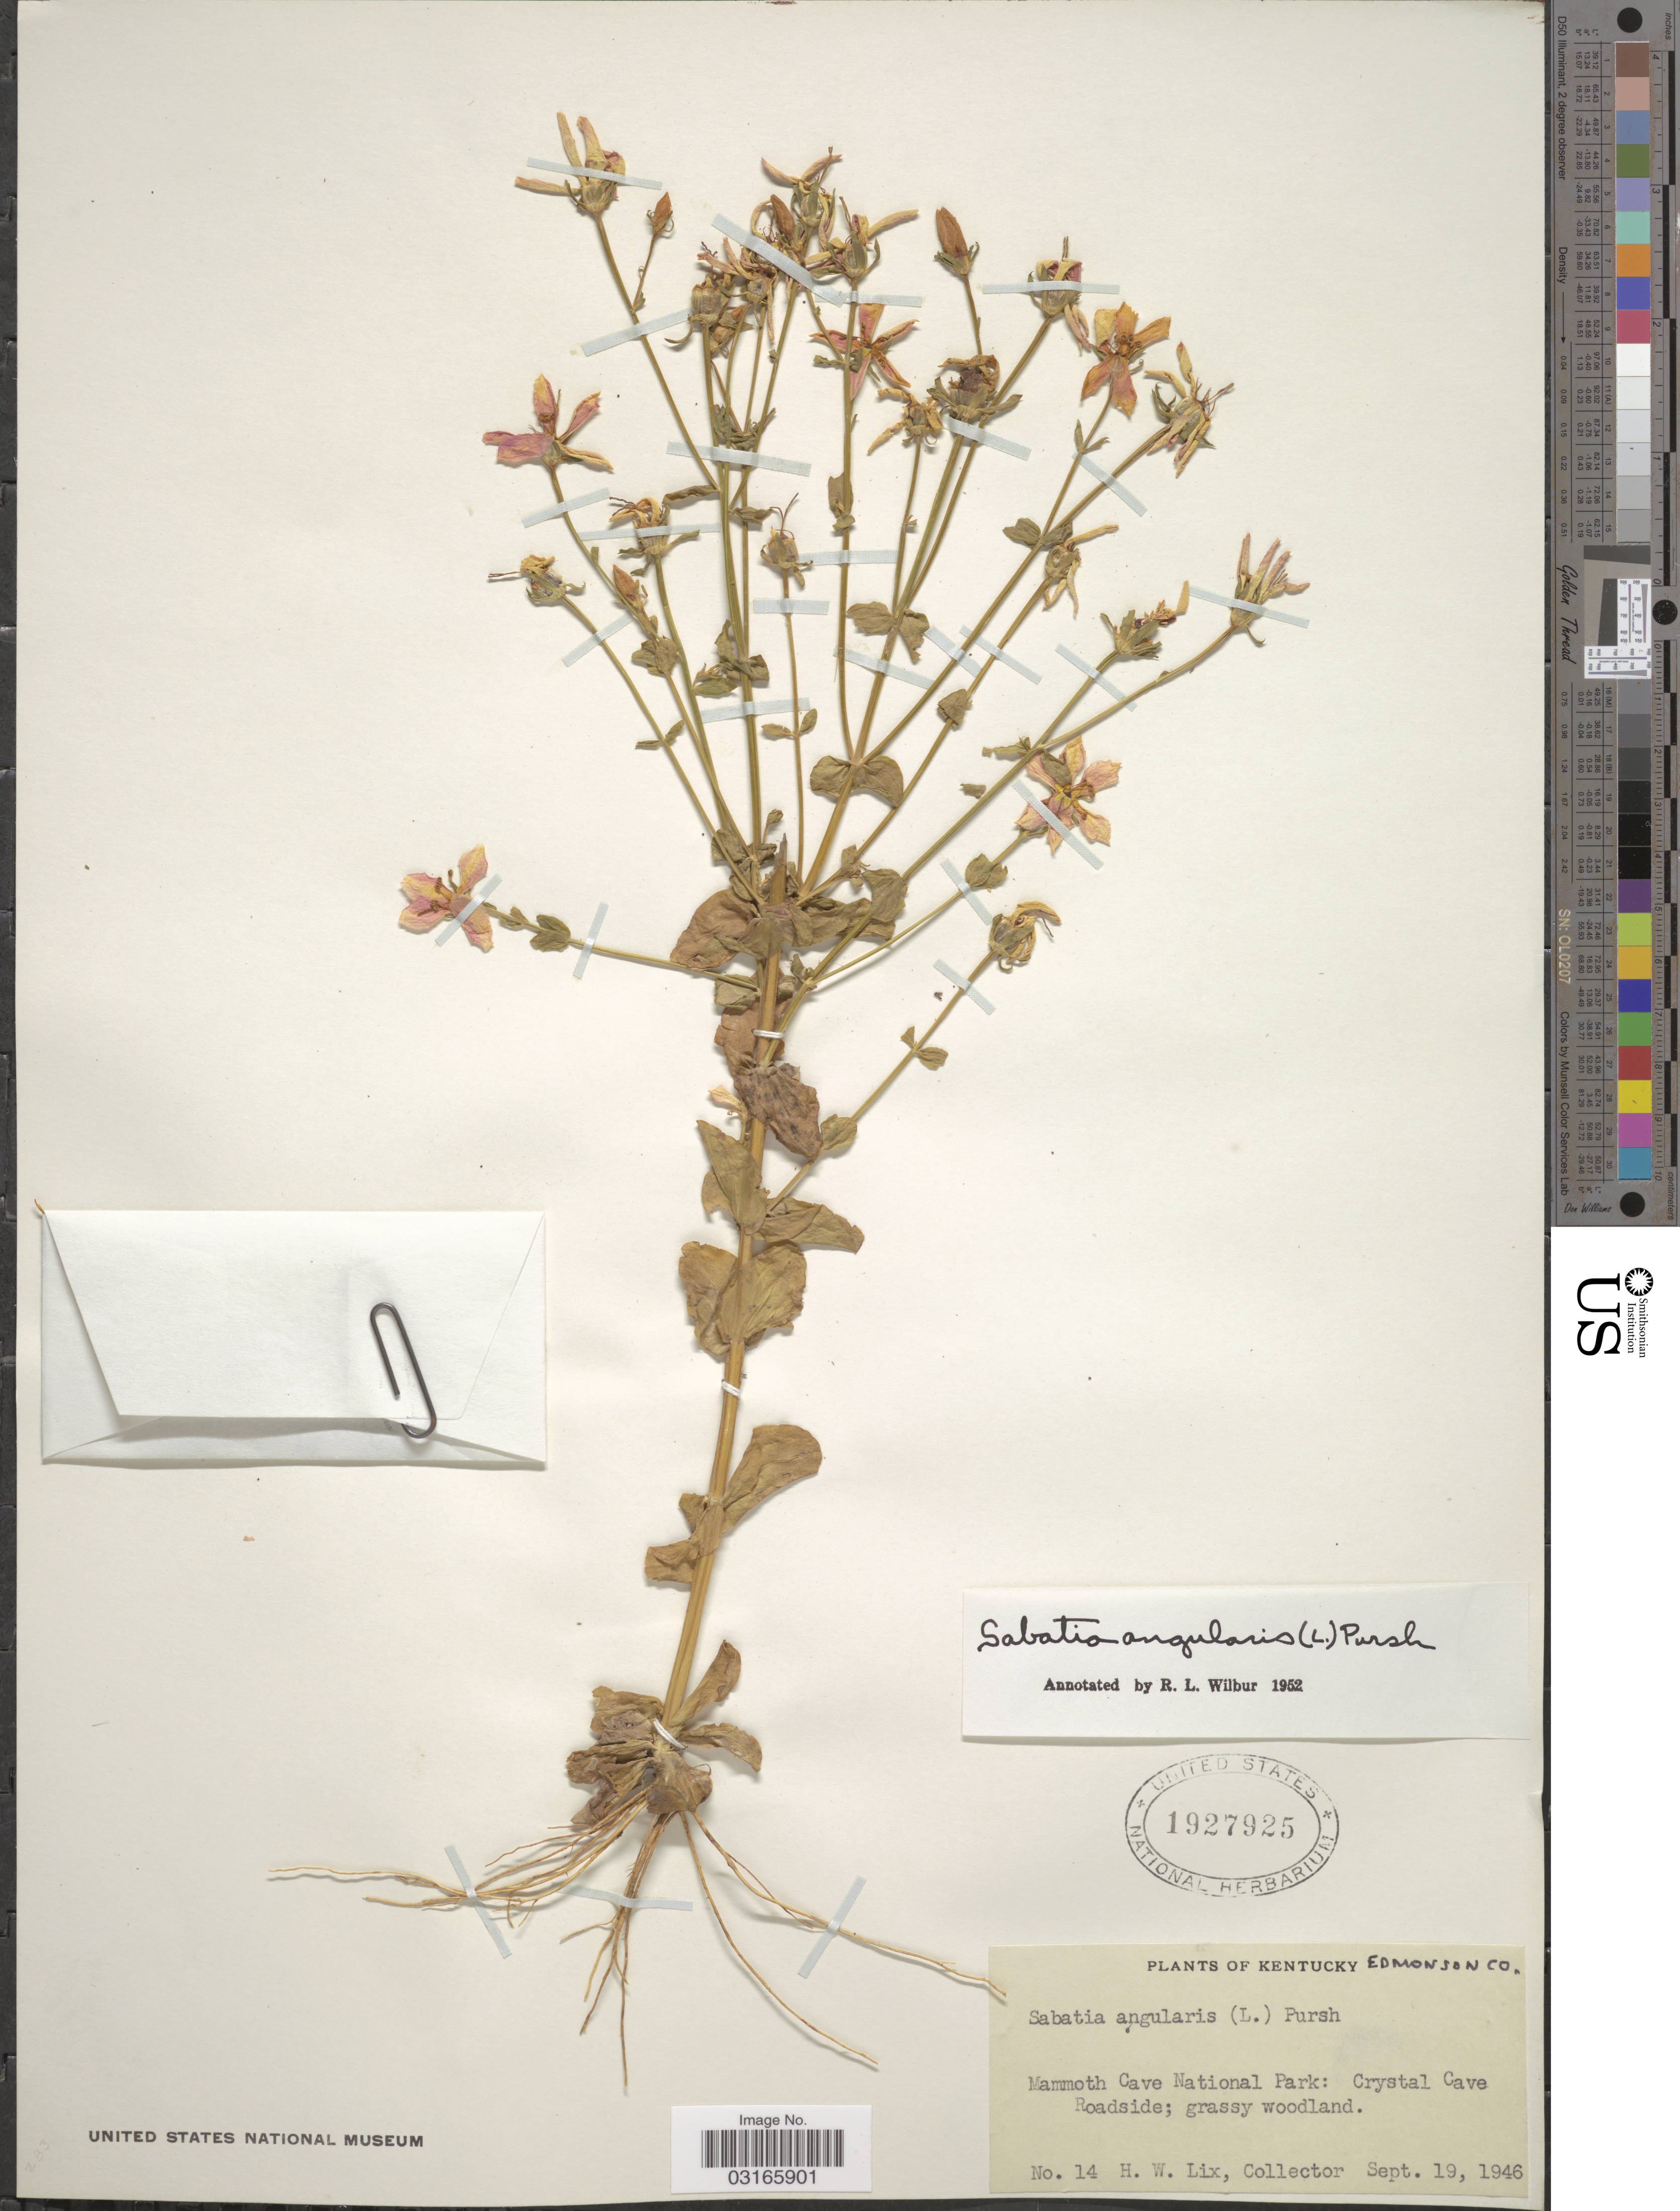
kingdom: Plantae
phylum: Tracheophyta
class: Magnoliopsida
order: Gentianales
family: Gentianaceae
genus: Sabatia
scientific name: Sabatia angularis (L.) Pursh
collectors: H. W. Lix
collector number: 14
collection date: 1946-09-19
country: United States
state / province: Kentucky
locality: Kentucky, Edmonson Co., Mammoth Cave National Park: Crystal Cave Roadside; grassy woodland.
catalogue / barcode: US 1927925